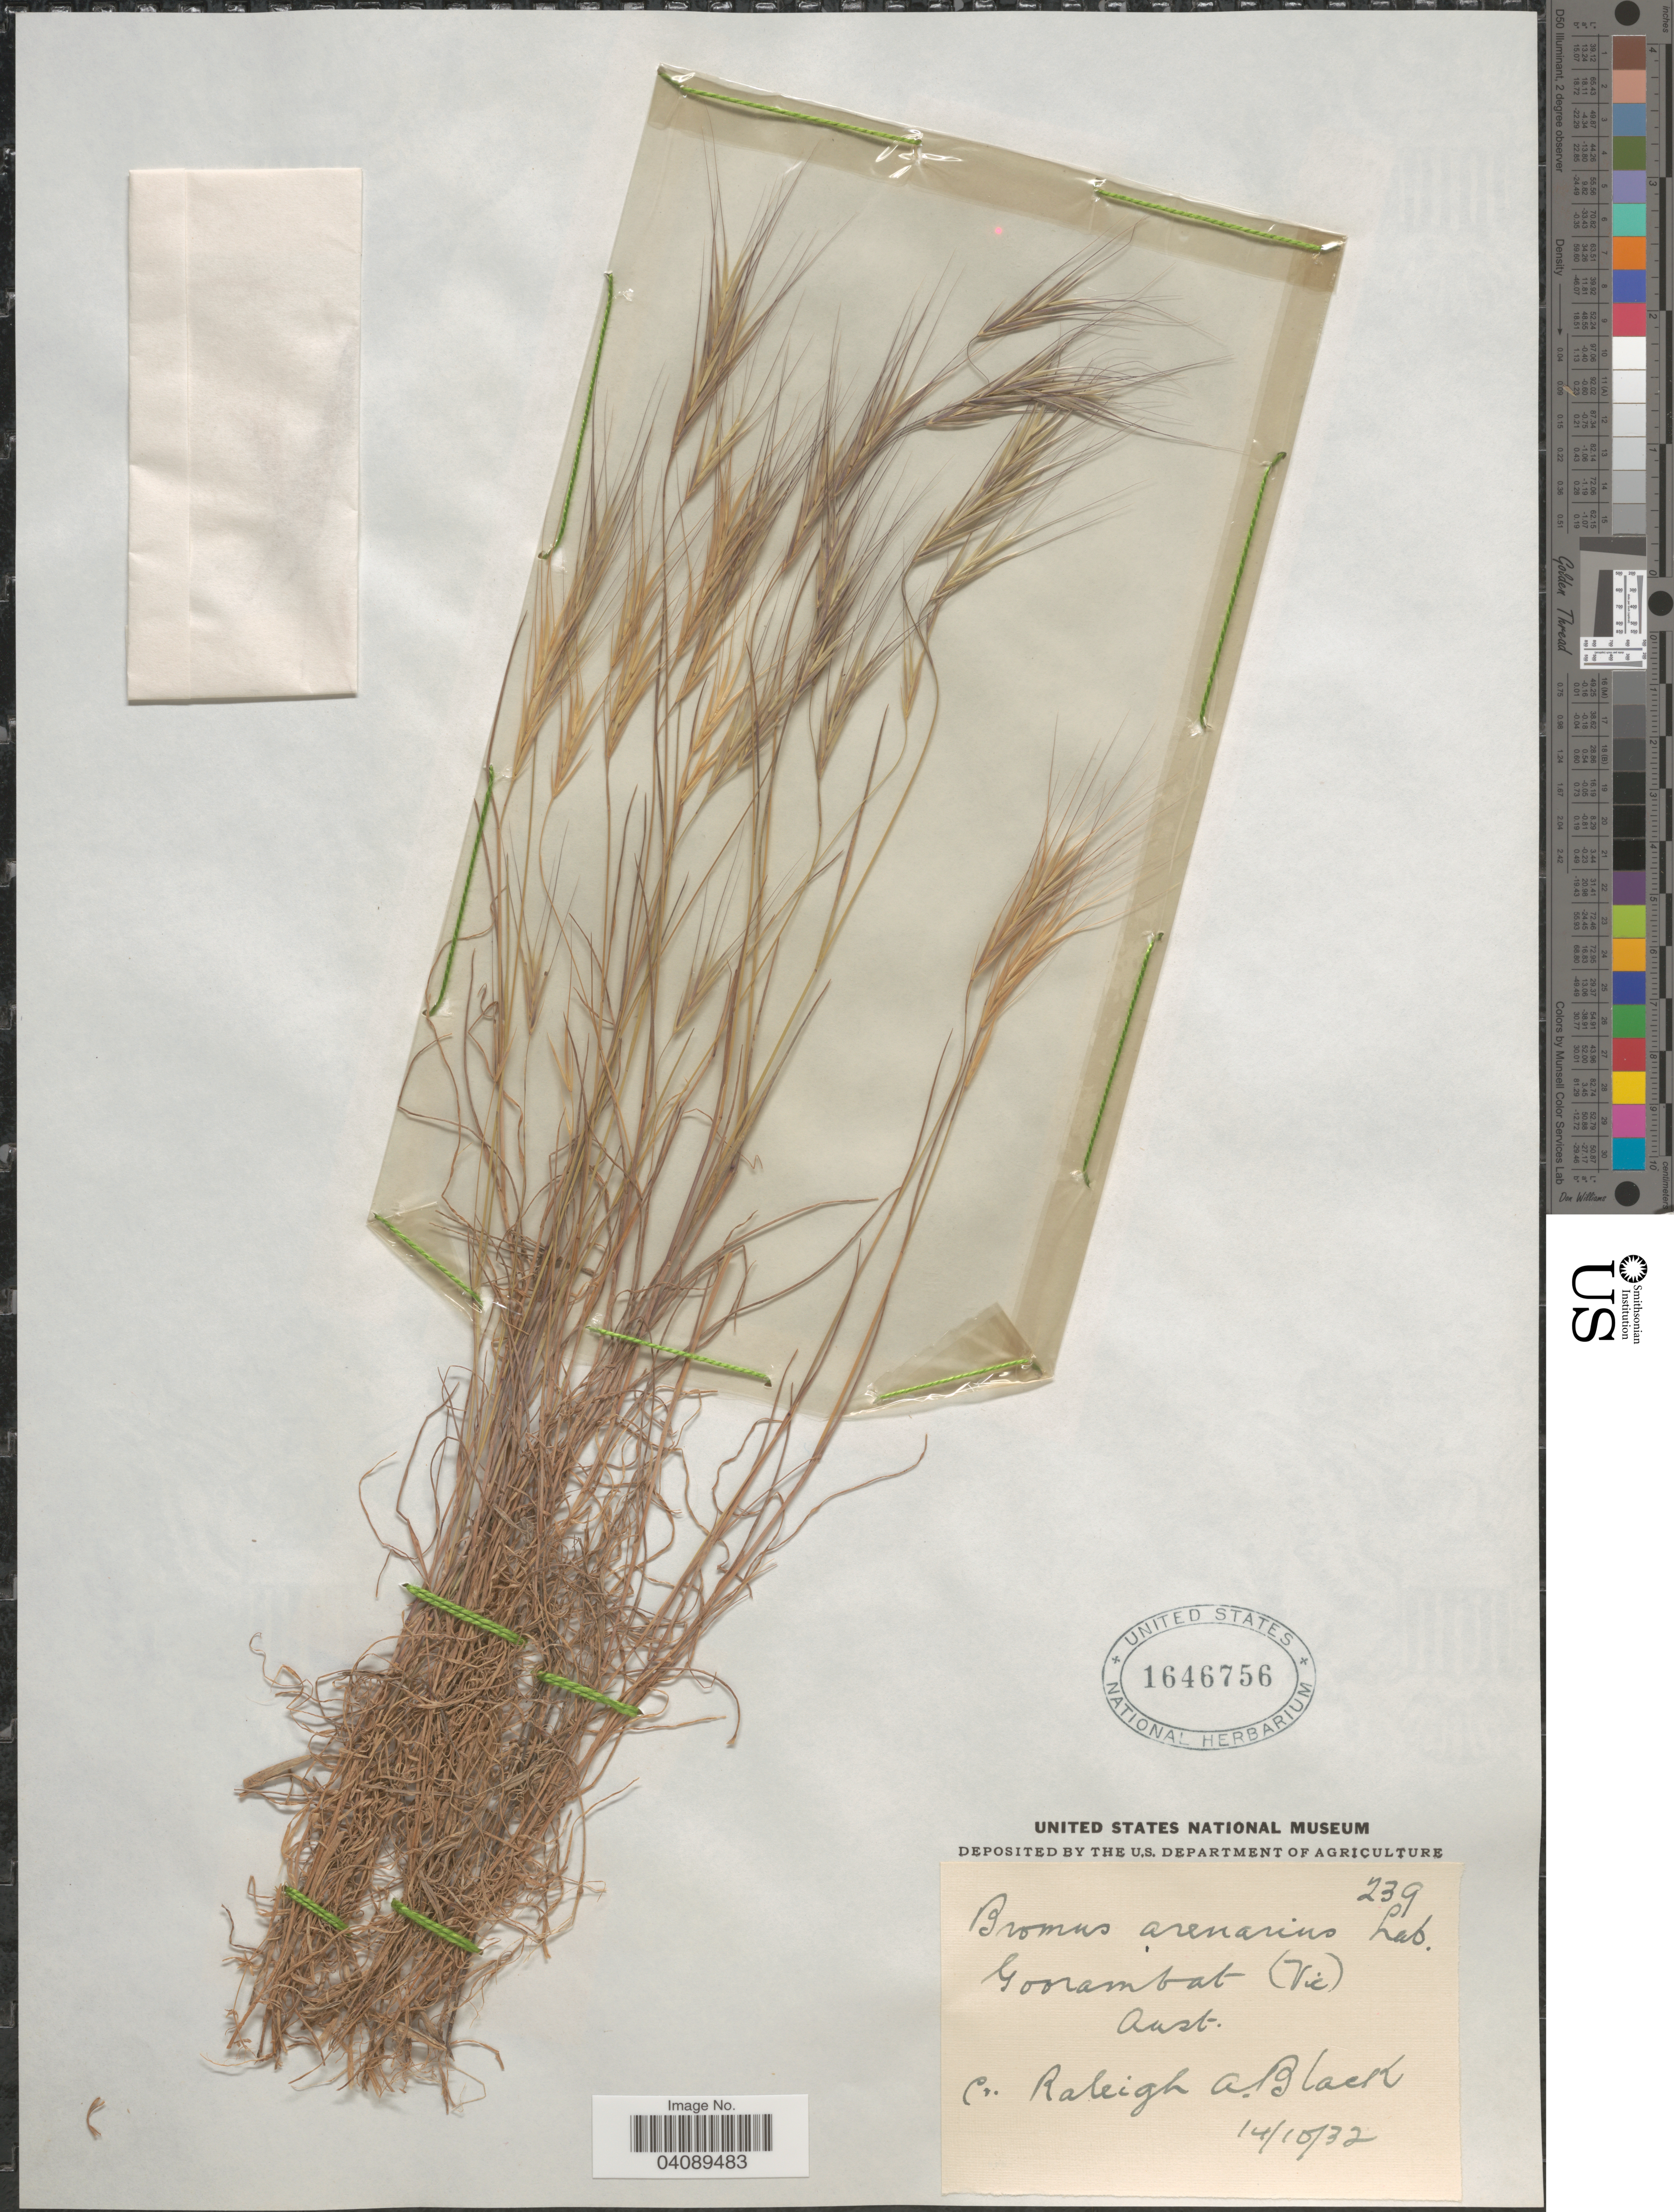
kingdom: Plantae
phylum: Tracheophyta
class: Liliopsida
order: Poales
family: Poaceae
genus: Bromus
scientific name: Bromus madritensis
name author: L.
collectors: R. A. Black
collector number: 239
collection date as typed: Transcribed d/m/y: 14/10/32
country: Australia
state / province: Victoria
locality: Goorambat (Vic).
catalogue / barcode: US 1646756